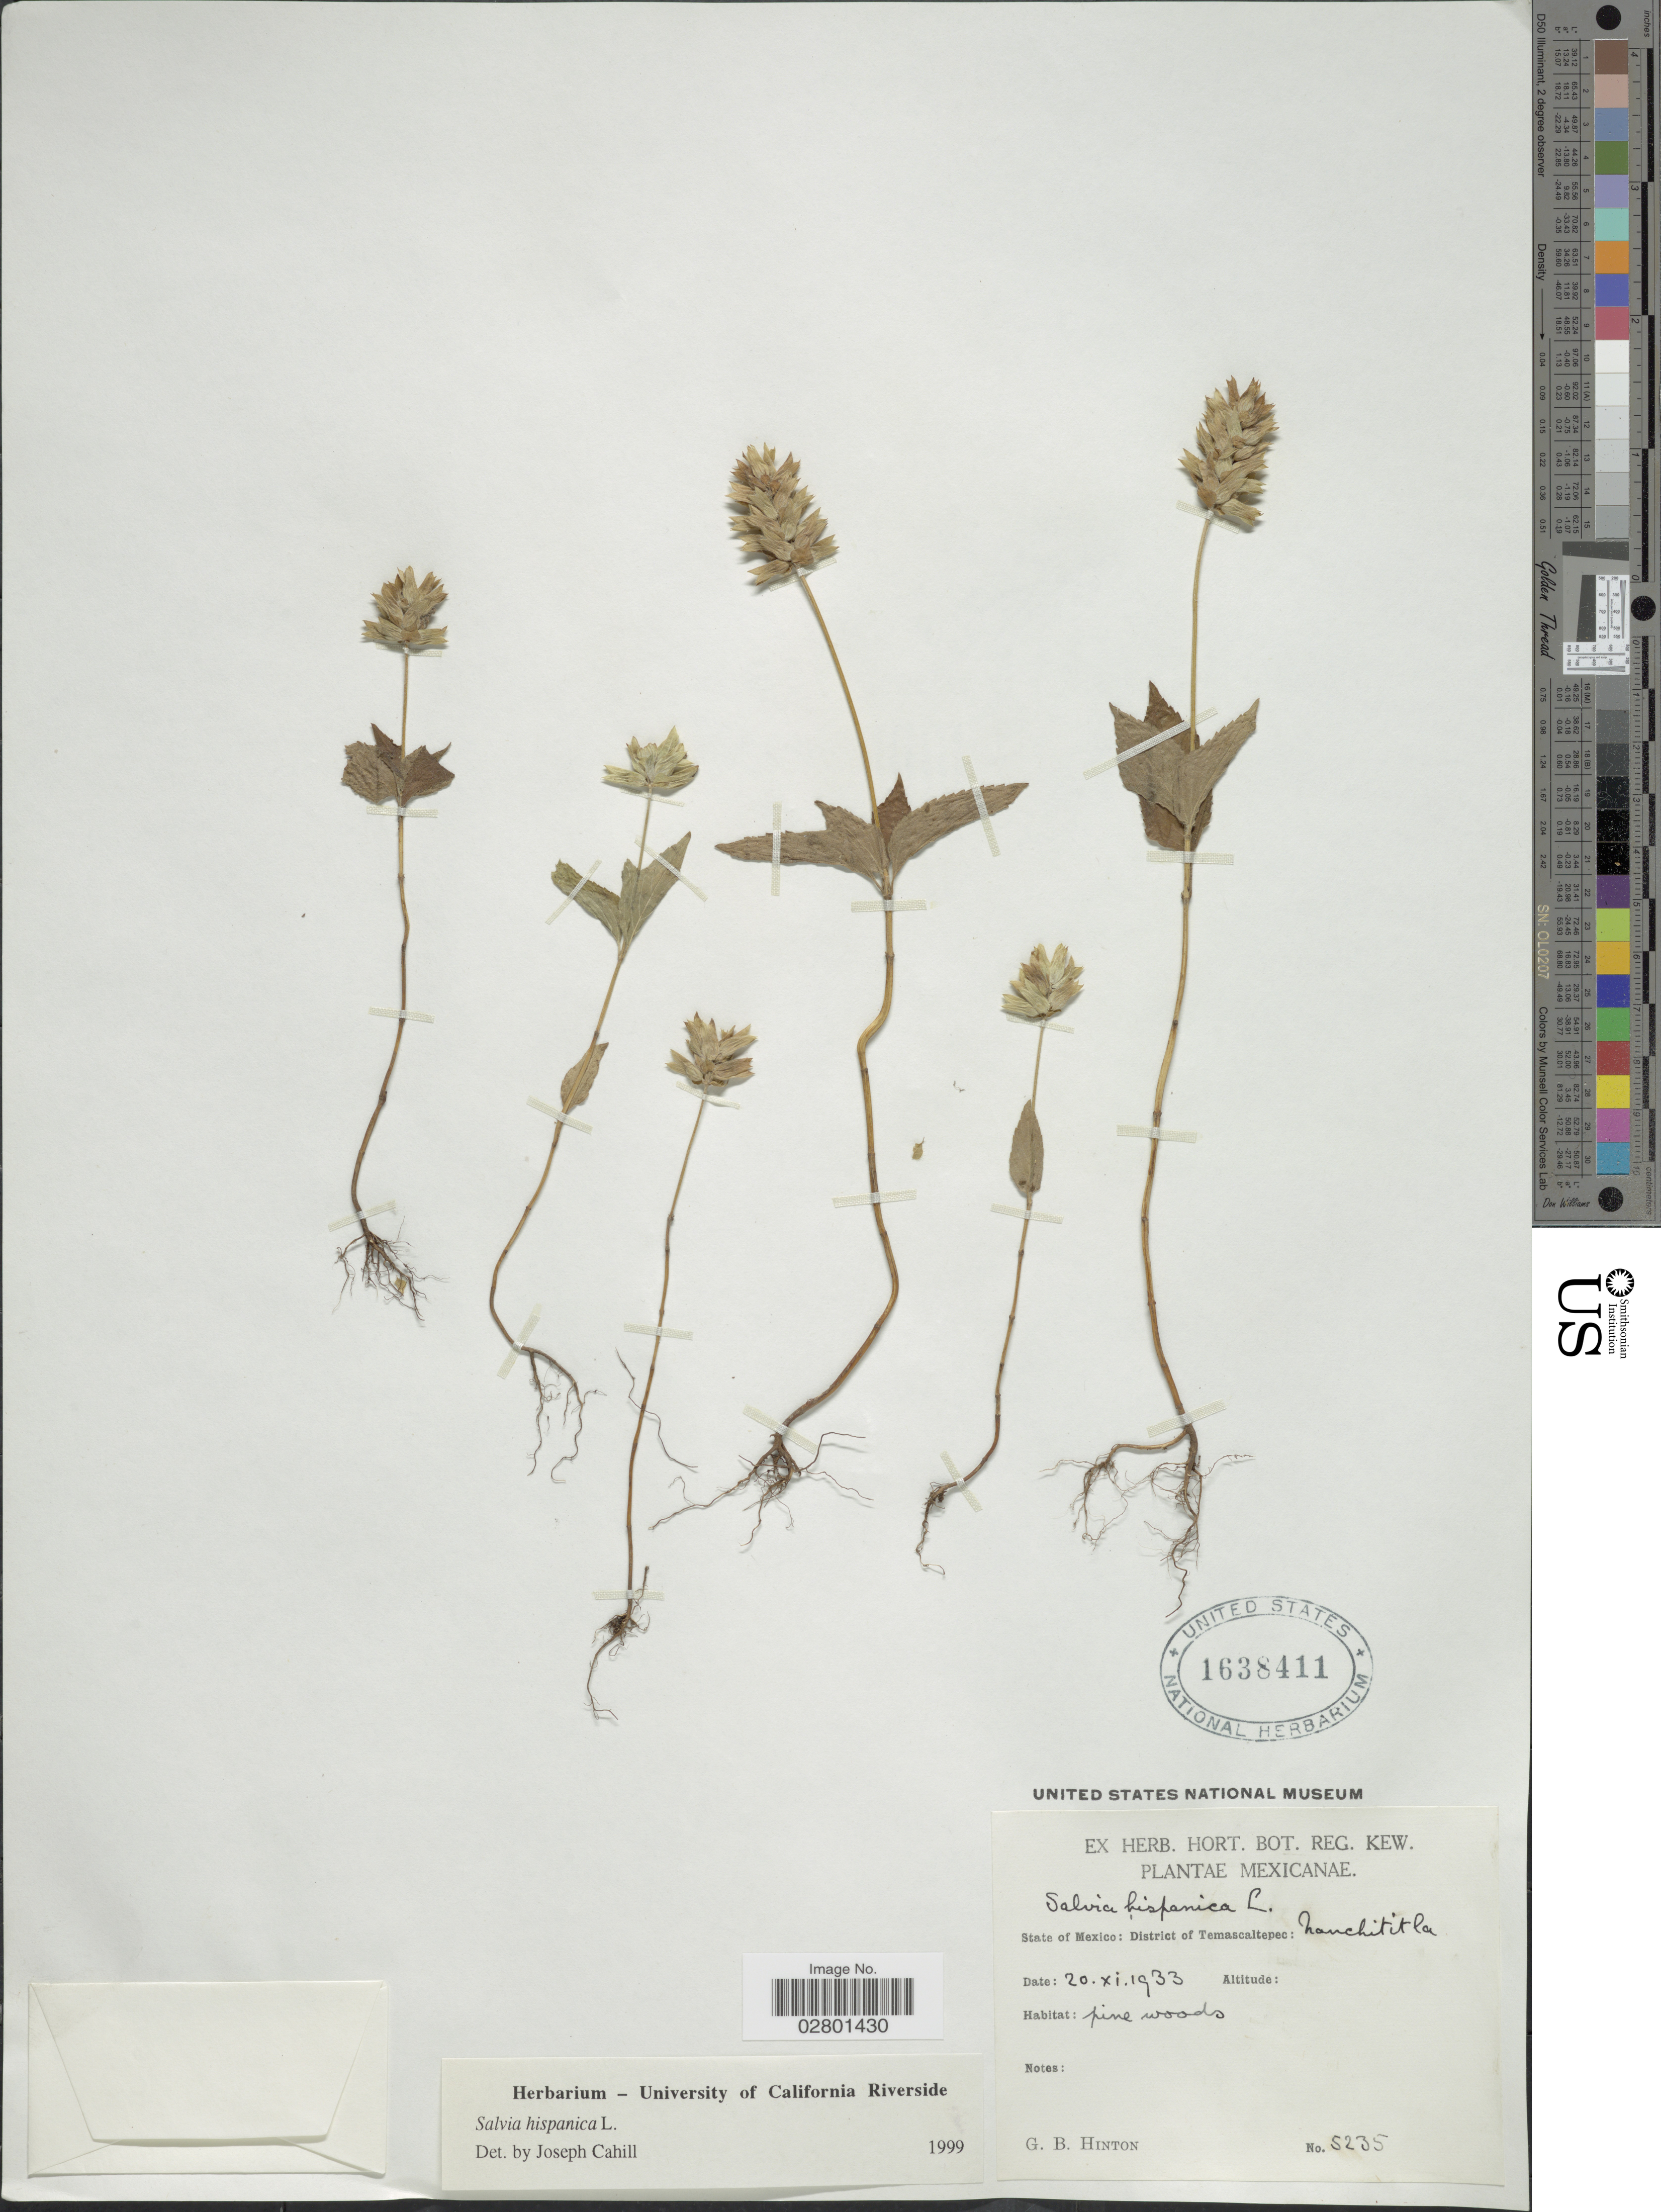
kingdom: Plantae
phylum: Tracheophyta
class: Magnoliopsida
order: Lamiales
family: Lamiaceae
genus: Salvia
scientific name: Salvia hispanica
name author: L.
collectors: G. B. Hinton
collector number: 5235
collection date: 1933-11-20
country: Mexico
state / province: México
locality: District of Temascaltepec, Nanchititla.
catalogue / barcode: US 1638411